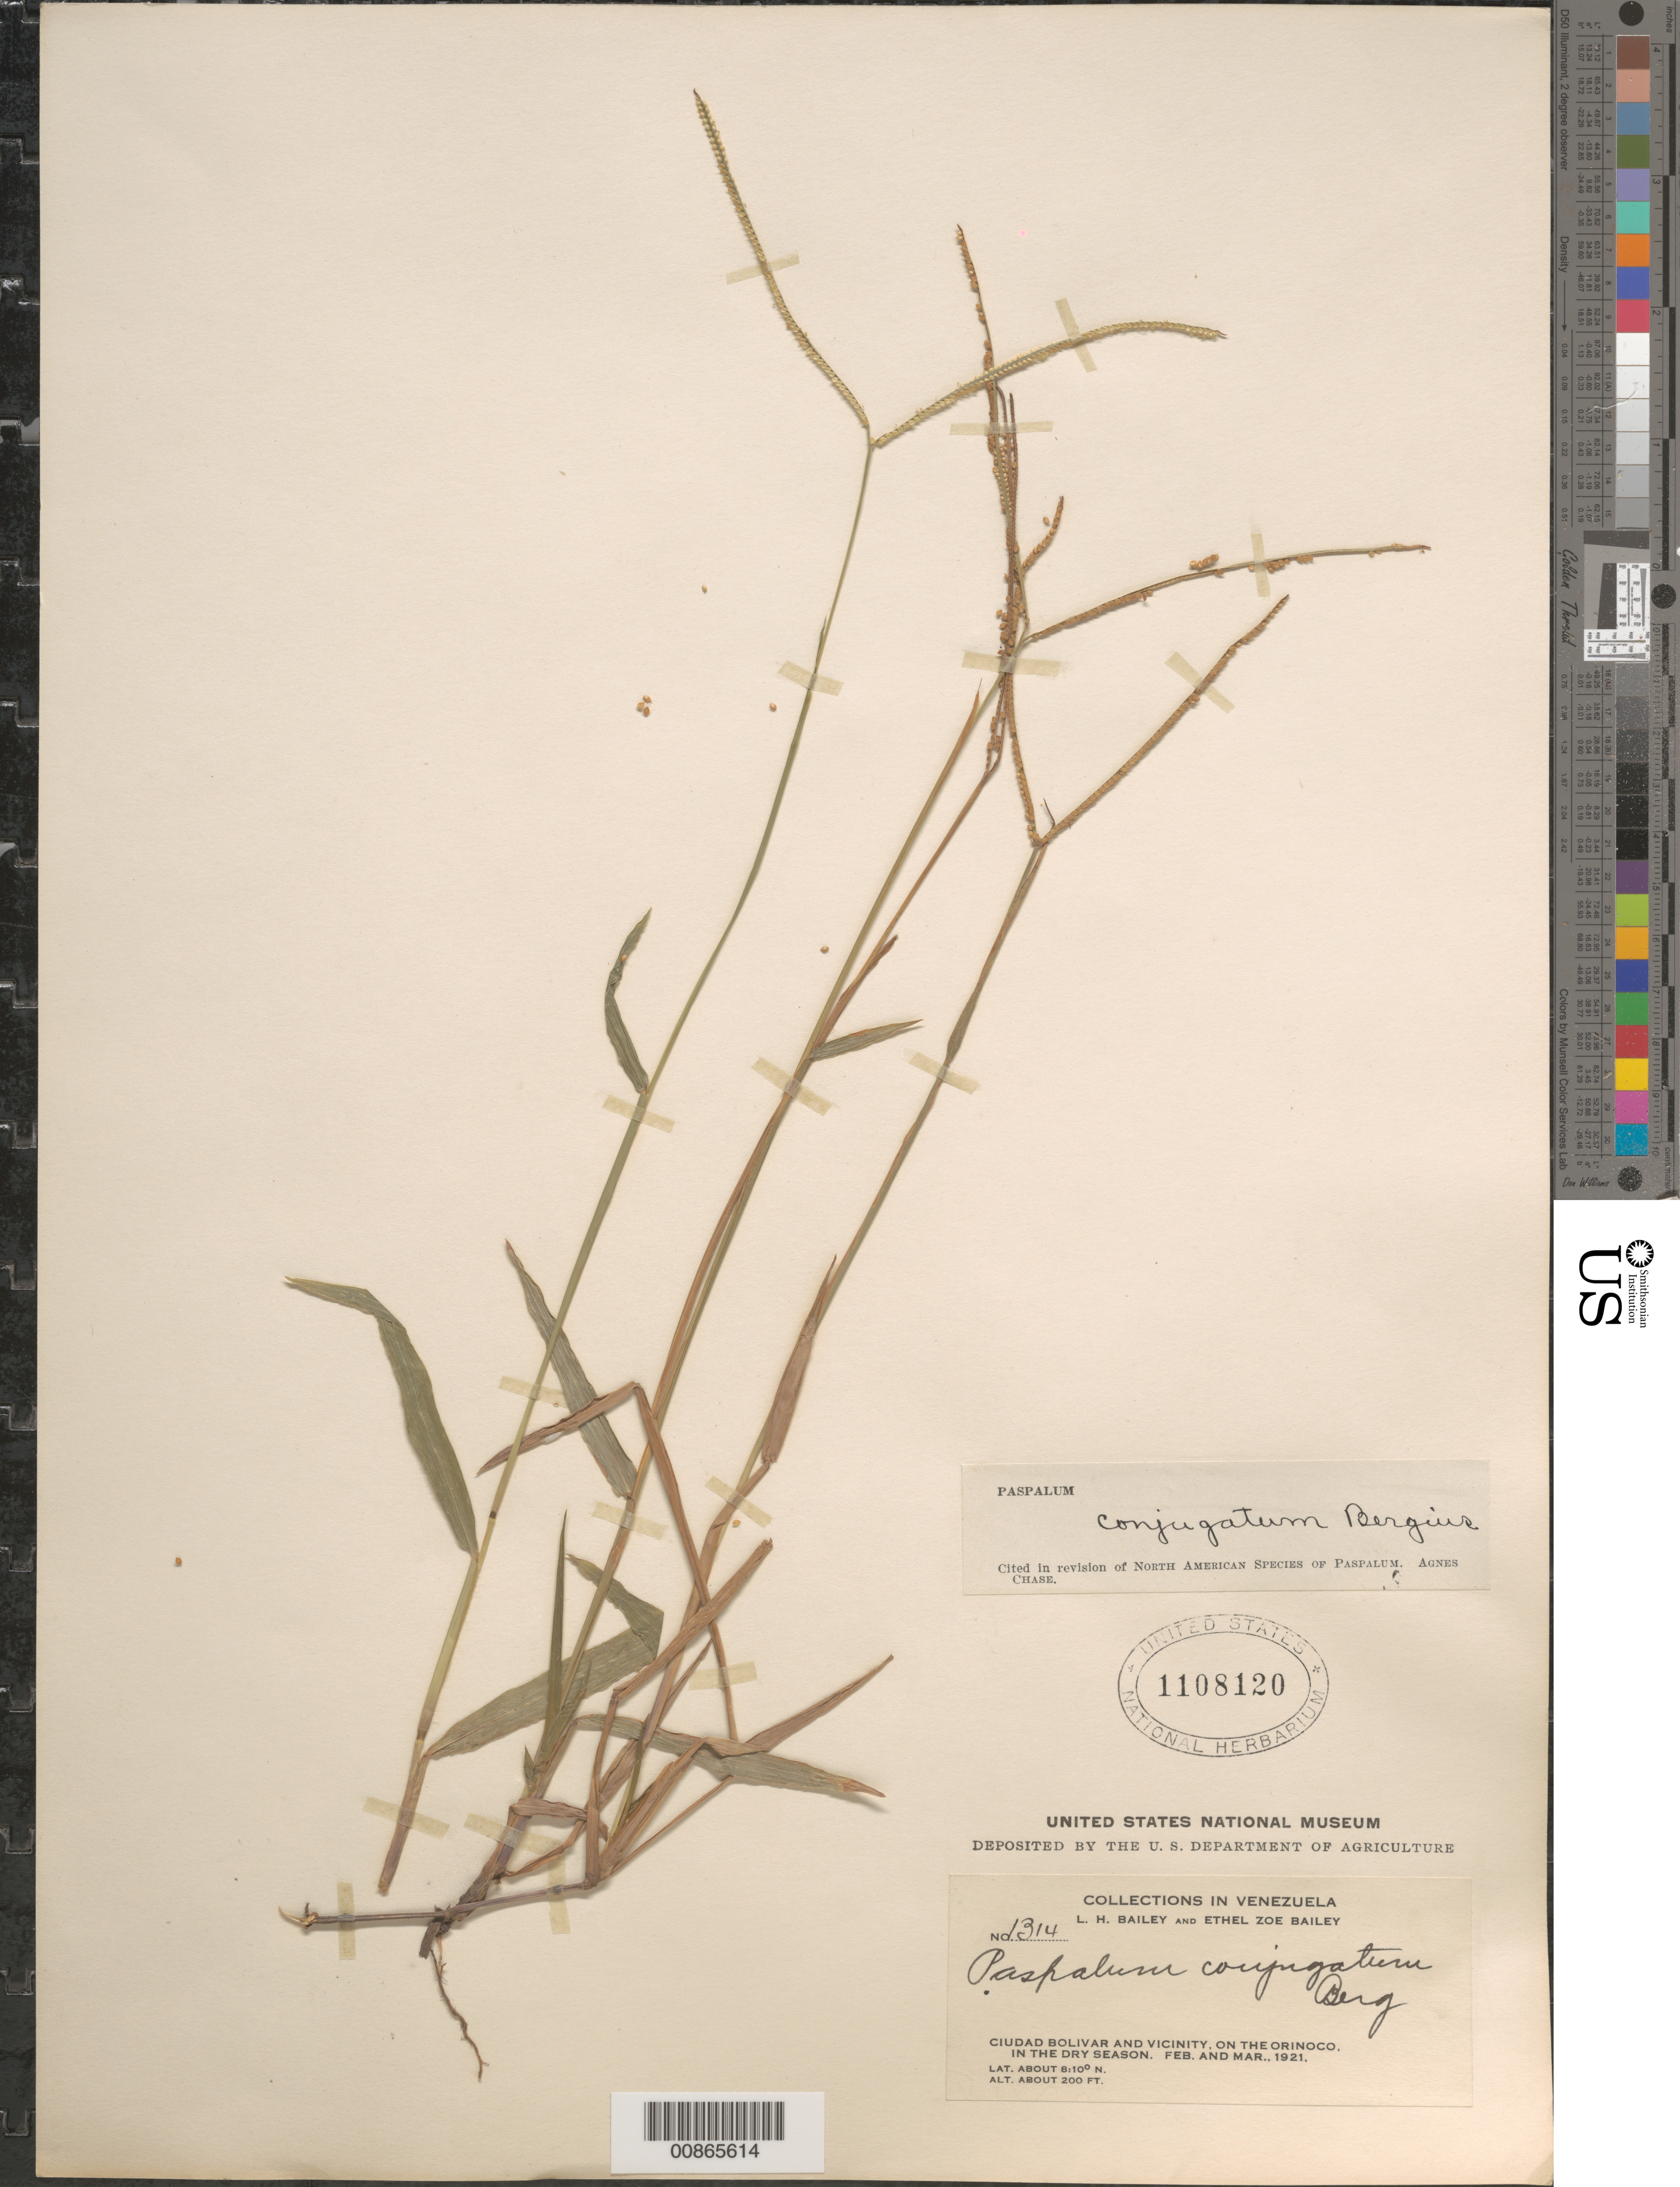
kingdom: Plantae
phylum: Tracheophyta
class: Liliopsida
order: Poales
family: Poaceae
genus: Paspalum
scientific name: Paspalum conjugatum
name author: P.J. Bergius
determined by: Chase, [M.] Agnes, (US)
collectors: L. H. Bailey & E. Z. Bailey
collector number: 1314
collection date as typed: Feb-21 and Mar-21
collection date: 1921-02,1921-03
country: Venezuela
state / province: Bolívar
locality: Ciudad Bolívar and vicinity, Orinoco R.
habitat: Dry season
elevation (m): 61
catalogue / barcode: US 1108120